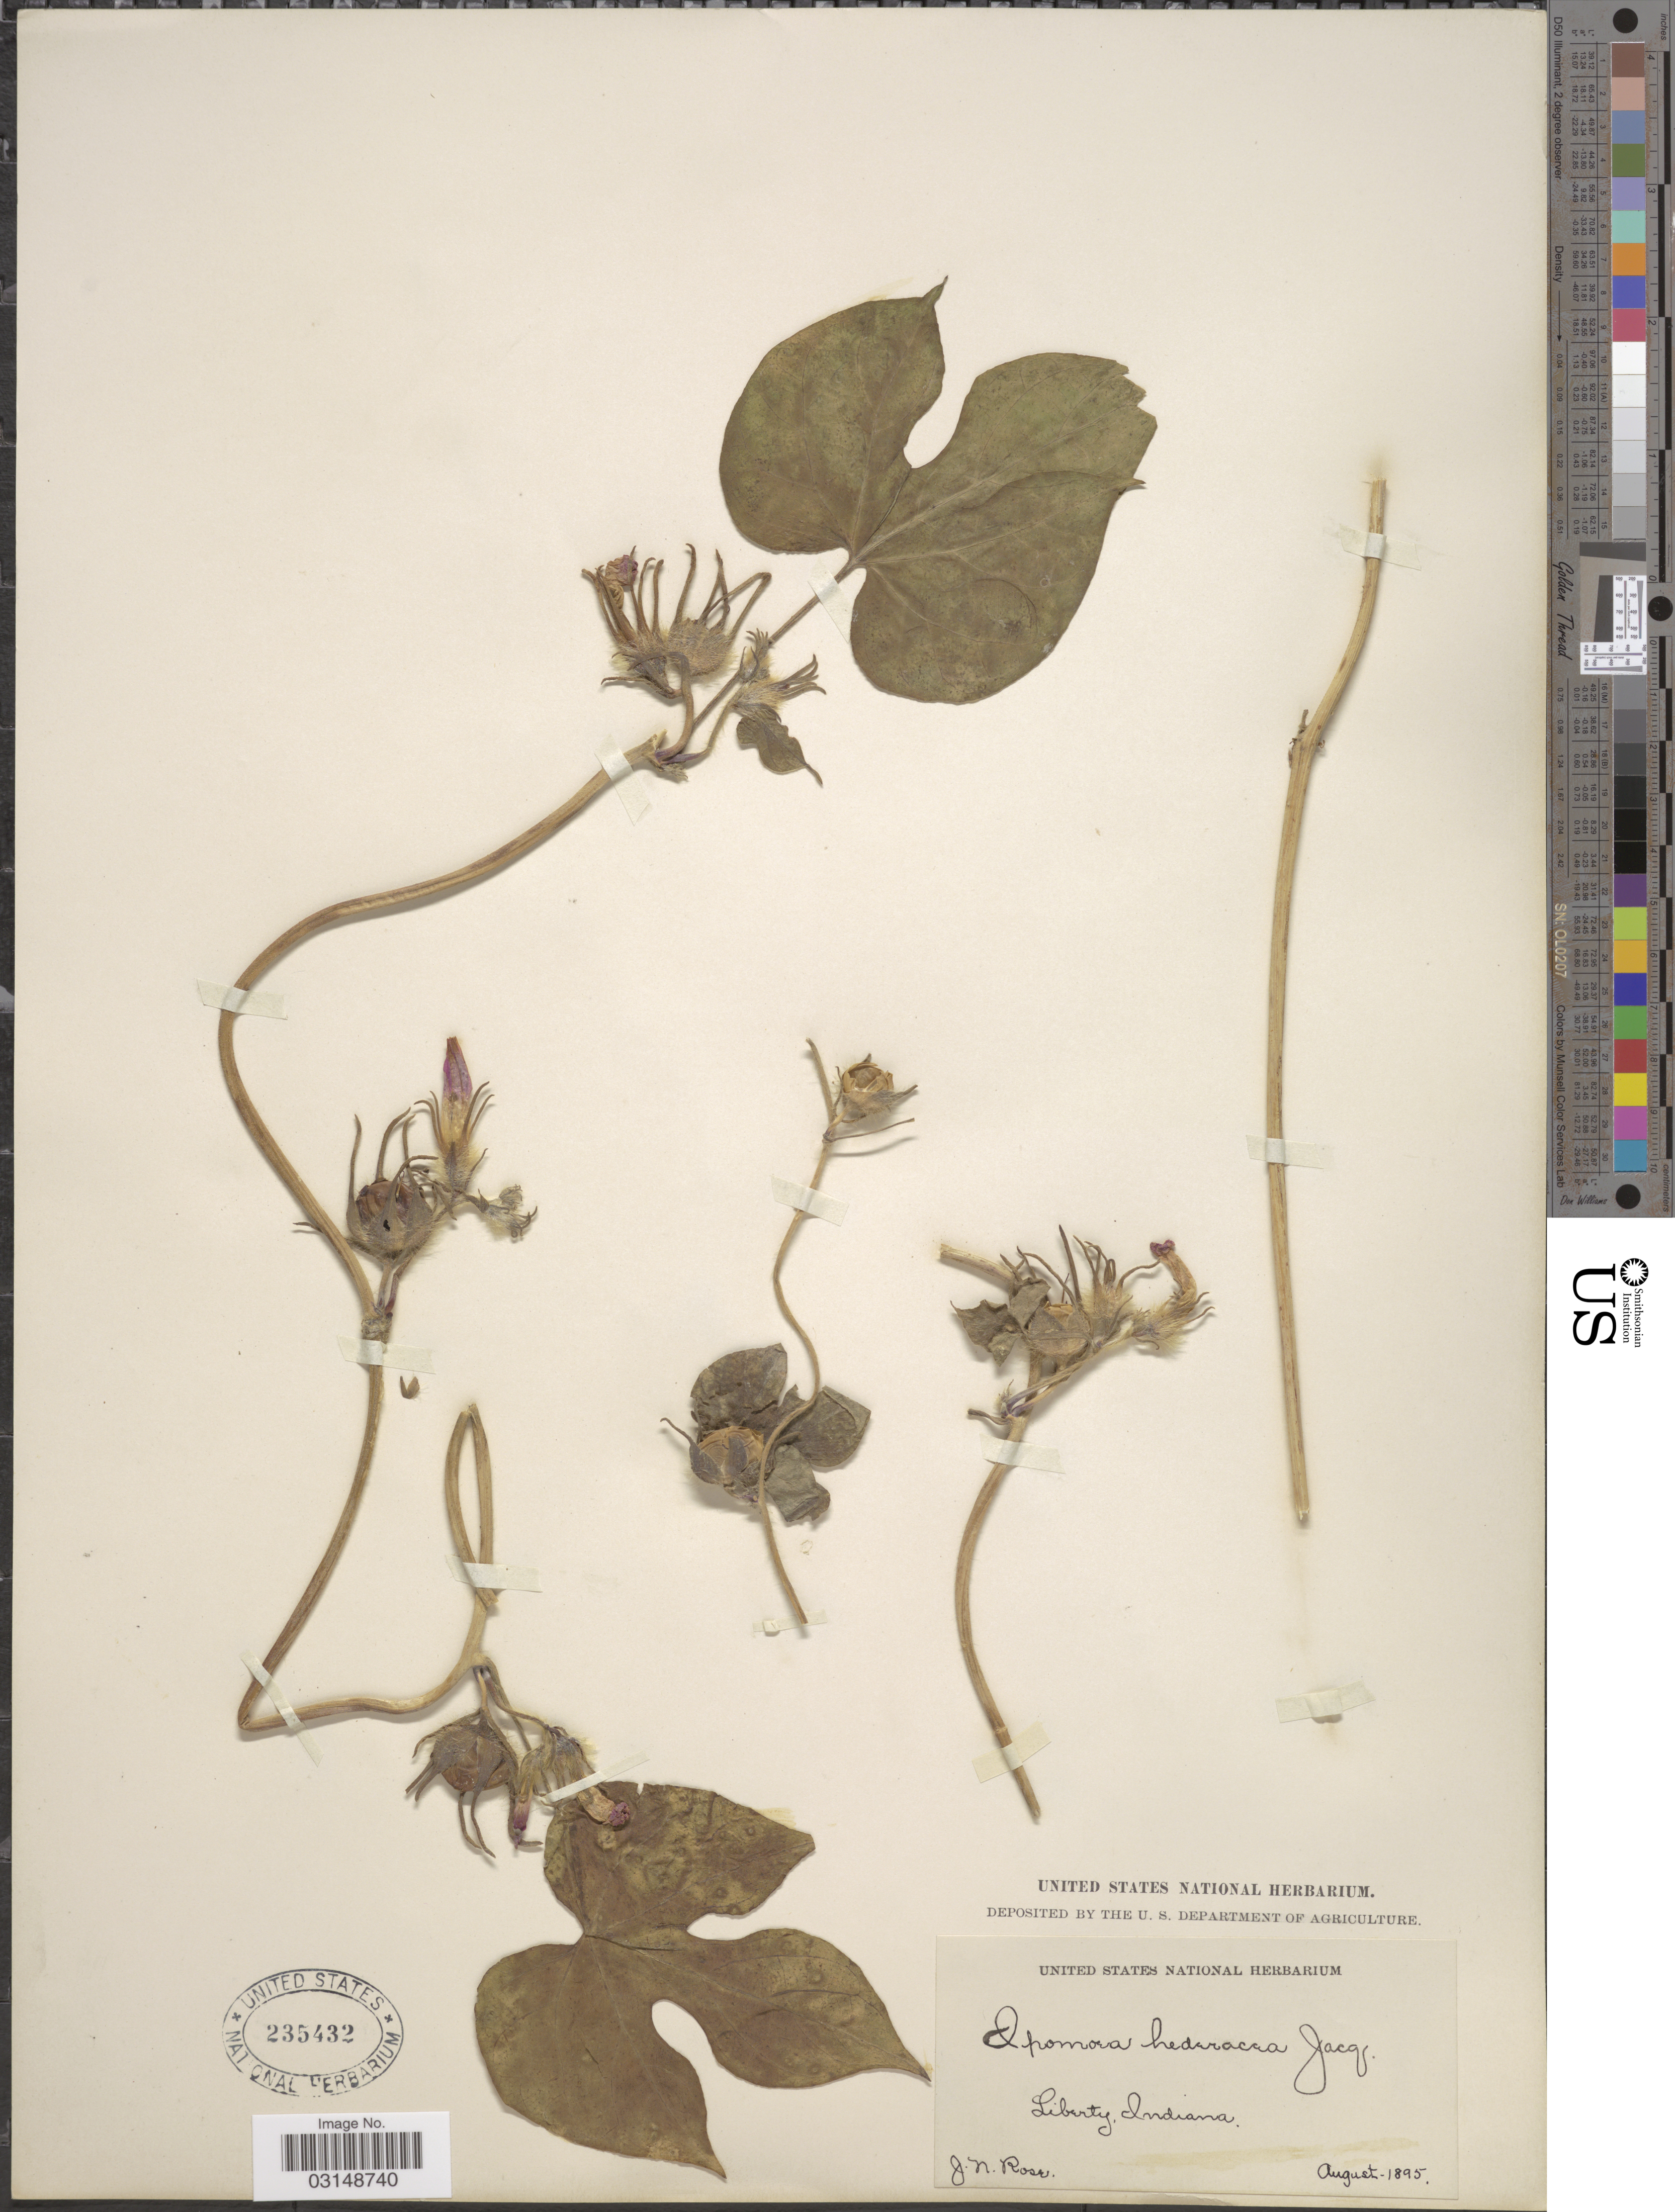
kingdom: Plantae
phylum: Tracheophyta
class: Magnoliopsida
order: Solanales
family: Convolvulaceae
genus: Ipomoea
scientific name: Ipomoea hederacea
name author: Jacq.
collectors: J. N. Rose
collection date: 1895-08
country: United States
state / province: Indiana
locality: Liberty.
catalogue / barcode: US 235432